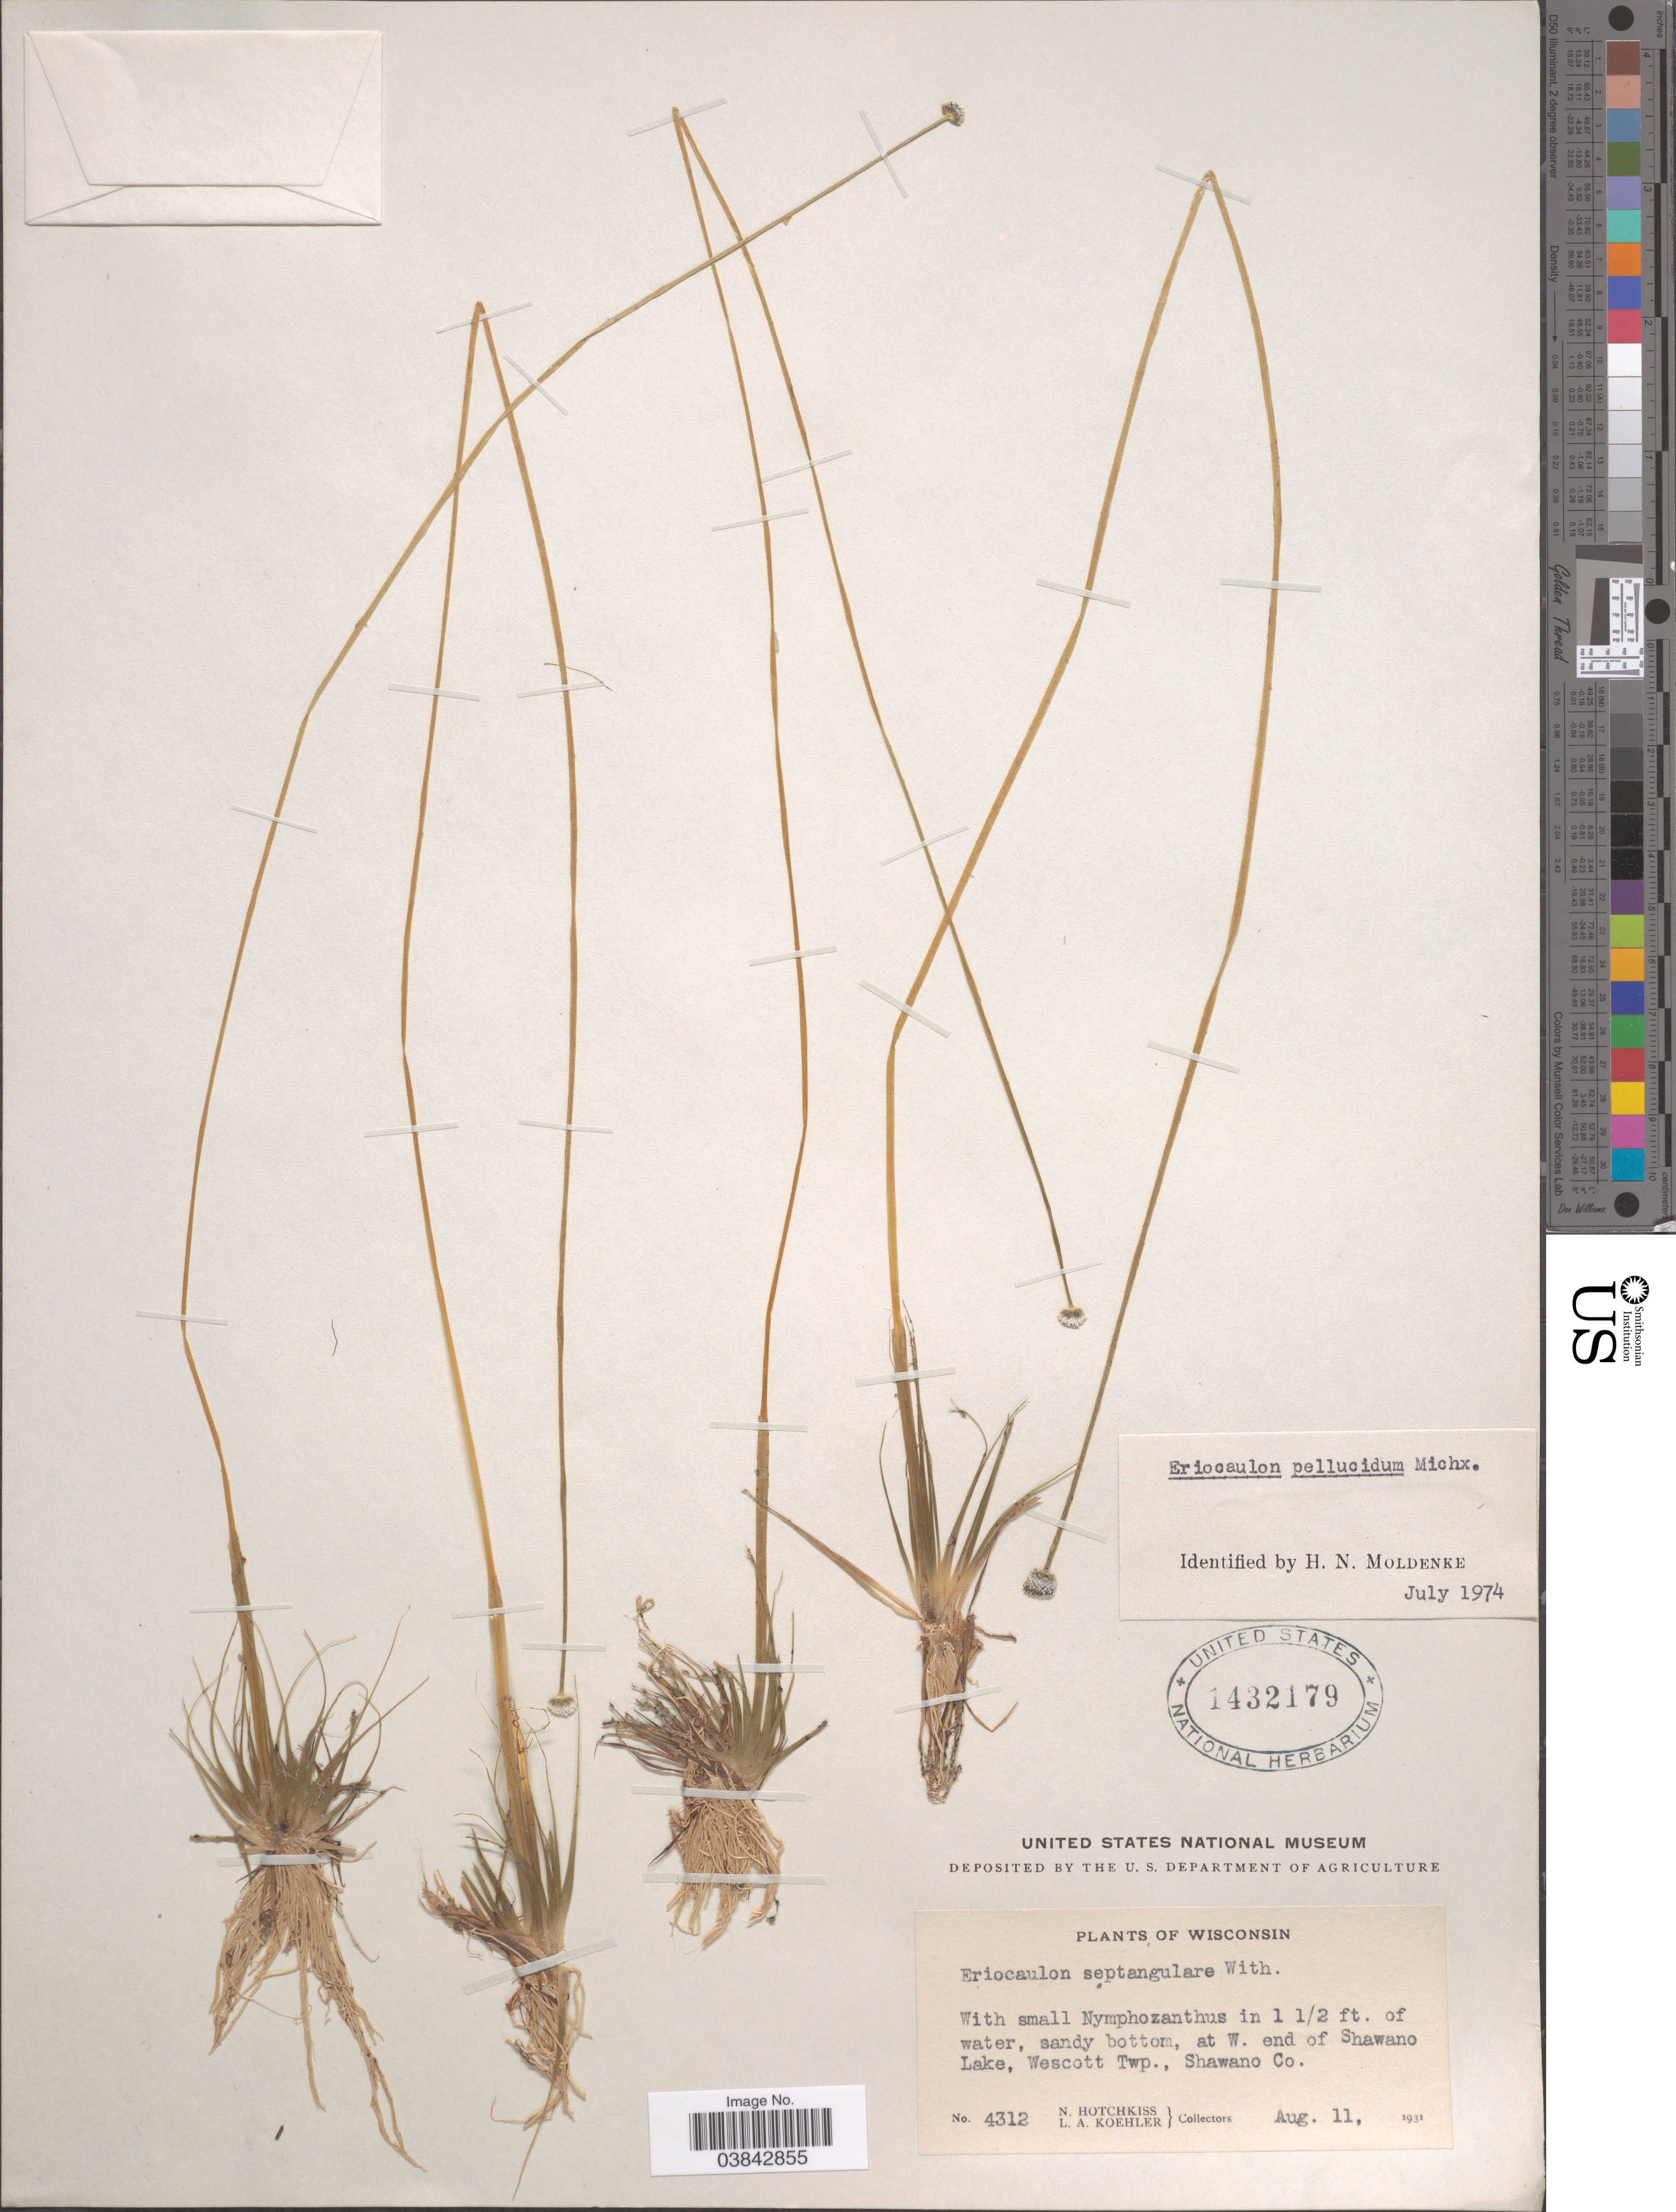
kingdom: Plantae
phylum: Tracheophyta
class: Liliopsida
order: Poales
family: Eriocaulaceae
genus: Eriocaulon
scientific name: Eriocaulon aquaticum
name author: (Hill) Druce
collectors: N. Hotchkiss & L. Koehler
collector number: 4321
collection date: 1931-08-11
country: United States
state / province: Wisconsin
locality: At W. end of Shawano Lake, Wescott Twp., Shawano Co.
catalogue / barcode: US 1432179